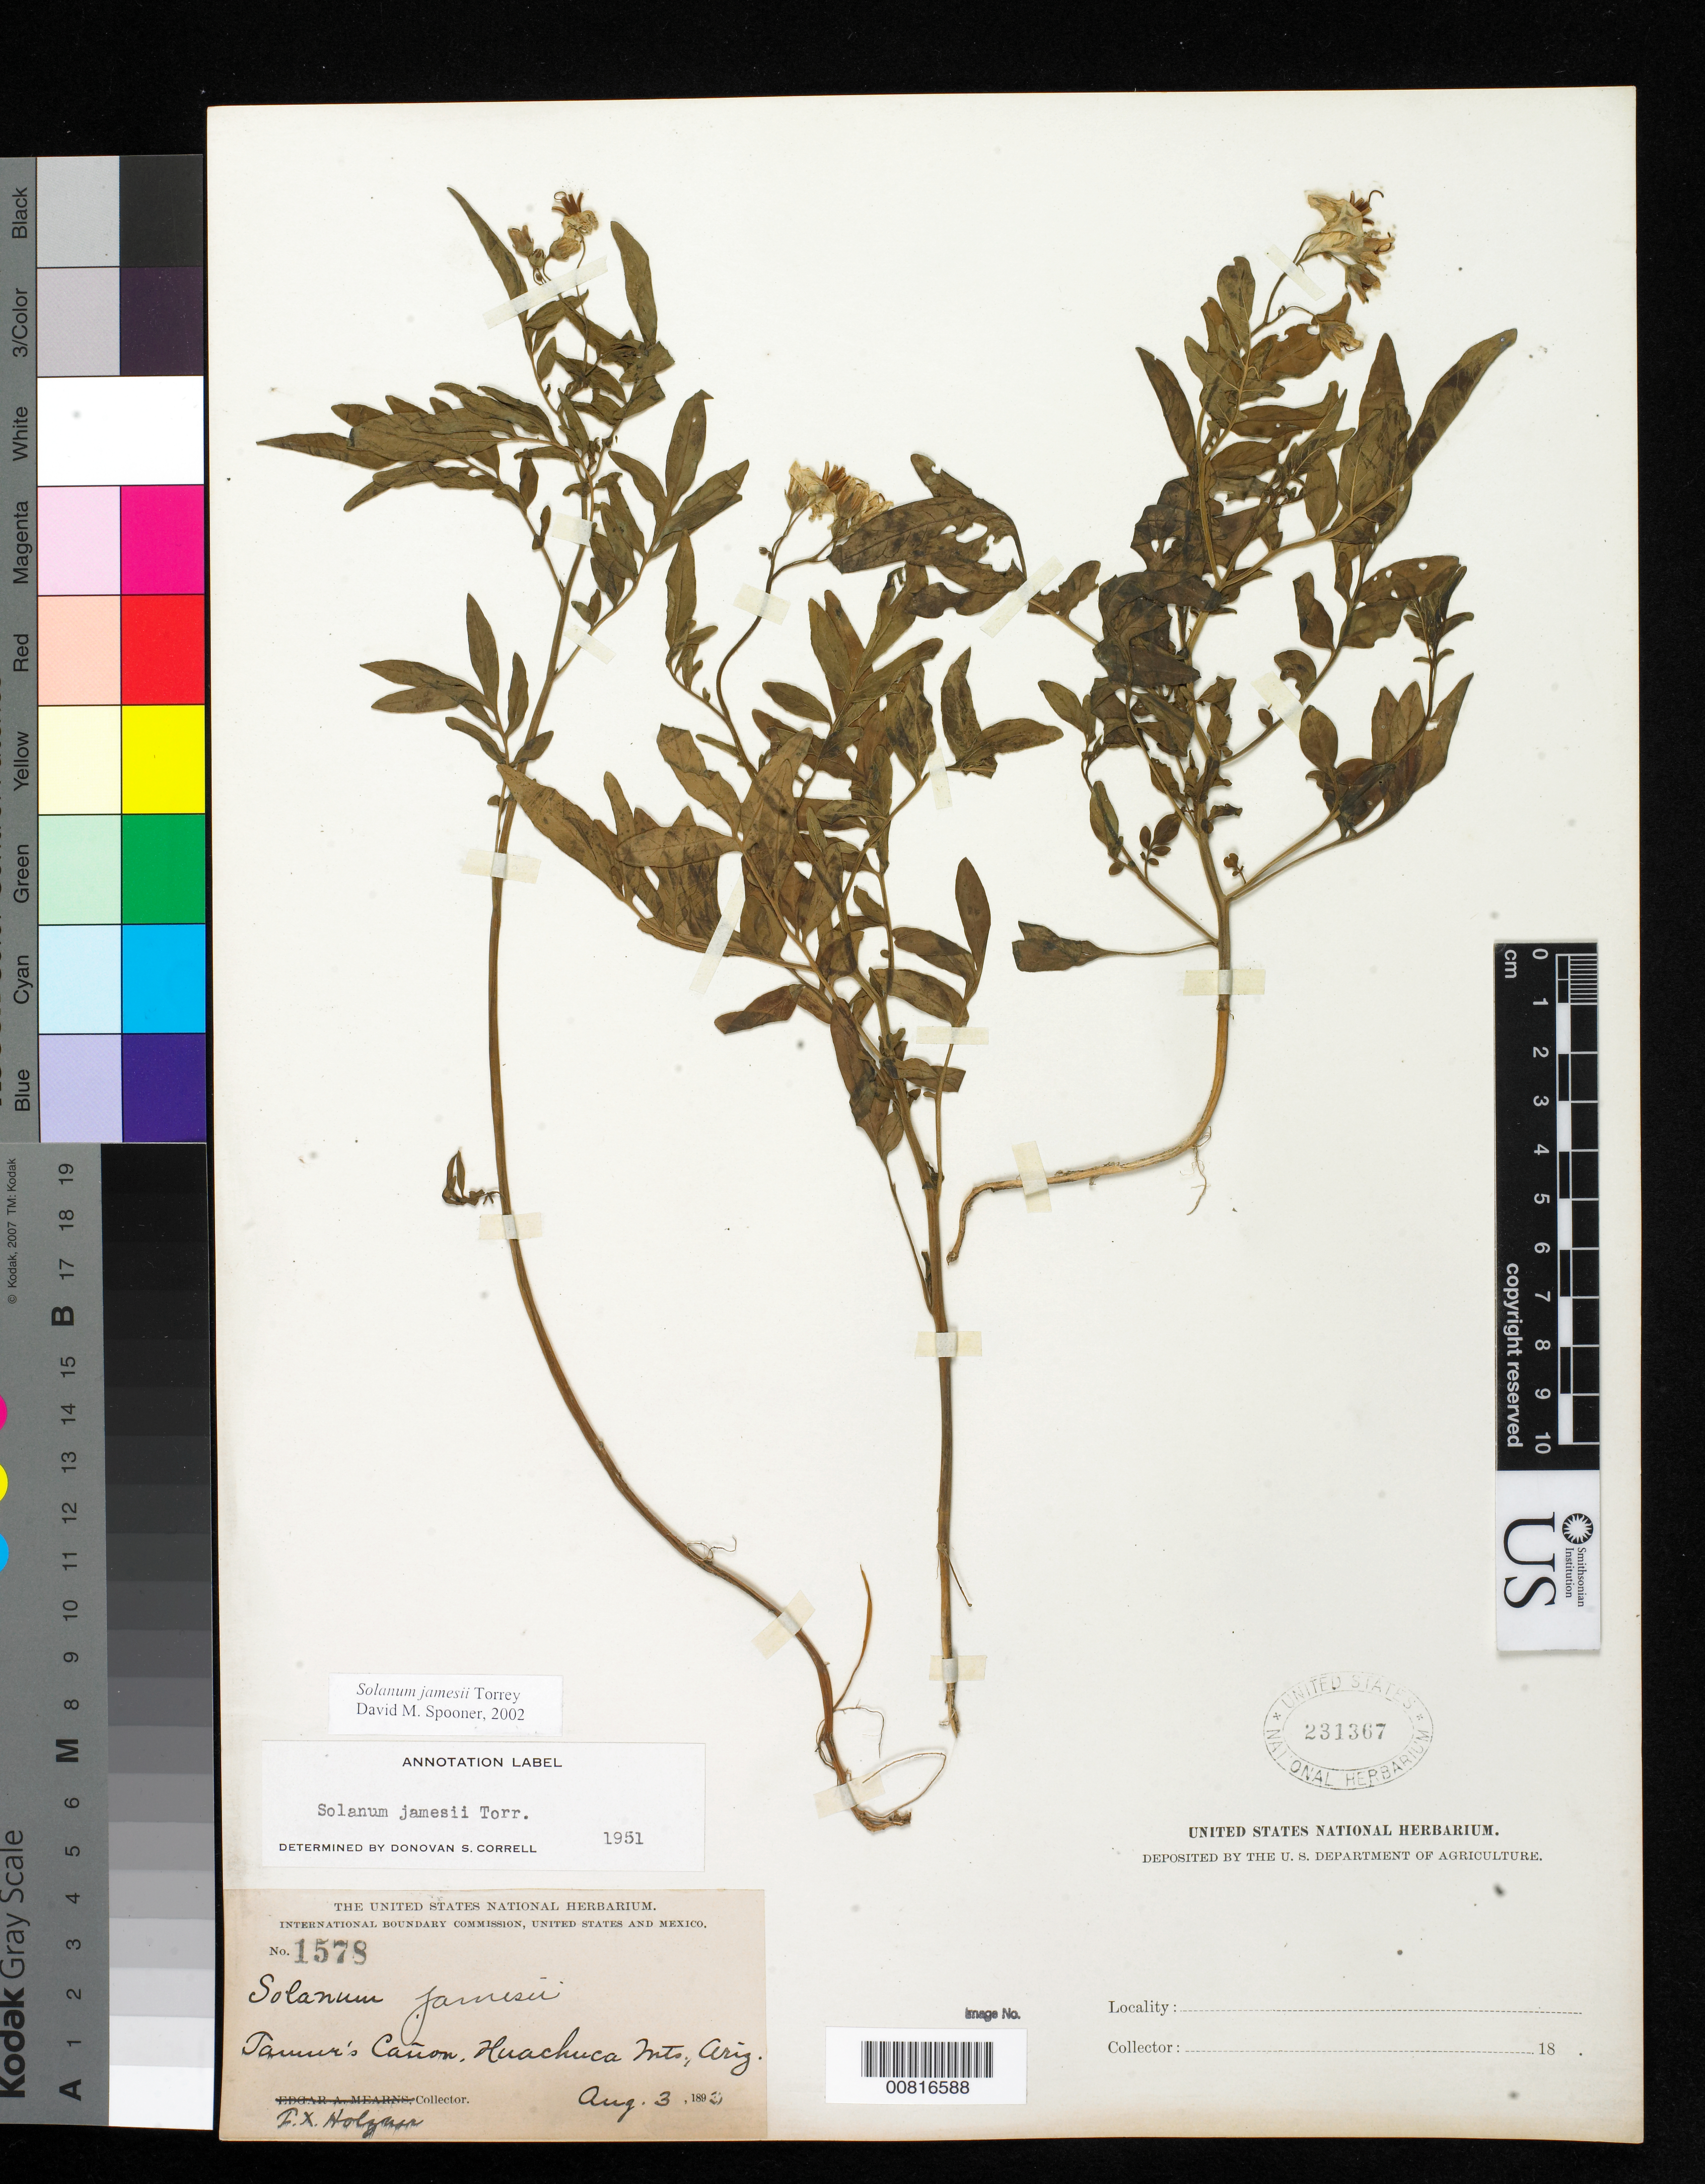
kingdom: Plantae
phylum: Tracheophyta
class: Magnoliopsida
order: Solanales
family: Solanaceae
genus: Solanum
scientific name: Solanum jamesii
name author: Torr.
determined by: Spooner, D. M., (PTIS)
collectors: F. X. Holzner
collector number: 1578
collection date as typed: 03 Aug 1893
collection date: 1893-08-03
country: United States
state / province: Arizona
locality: Tanner's Canyon, Huachuca Mts.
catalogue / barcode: US 231367